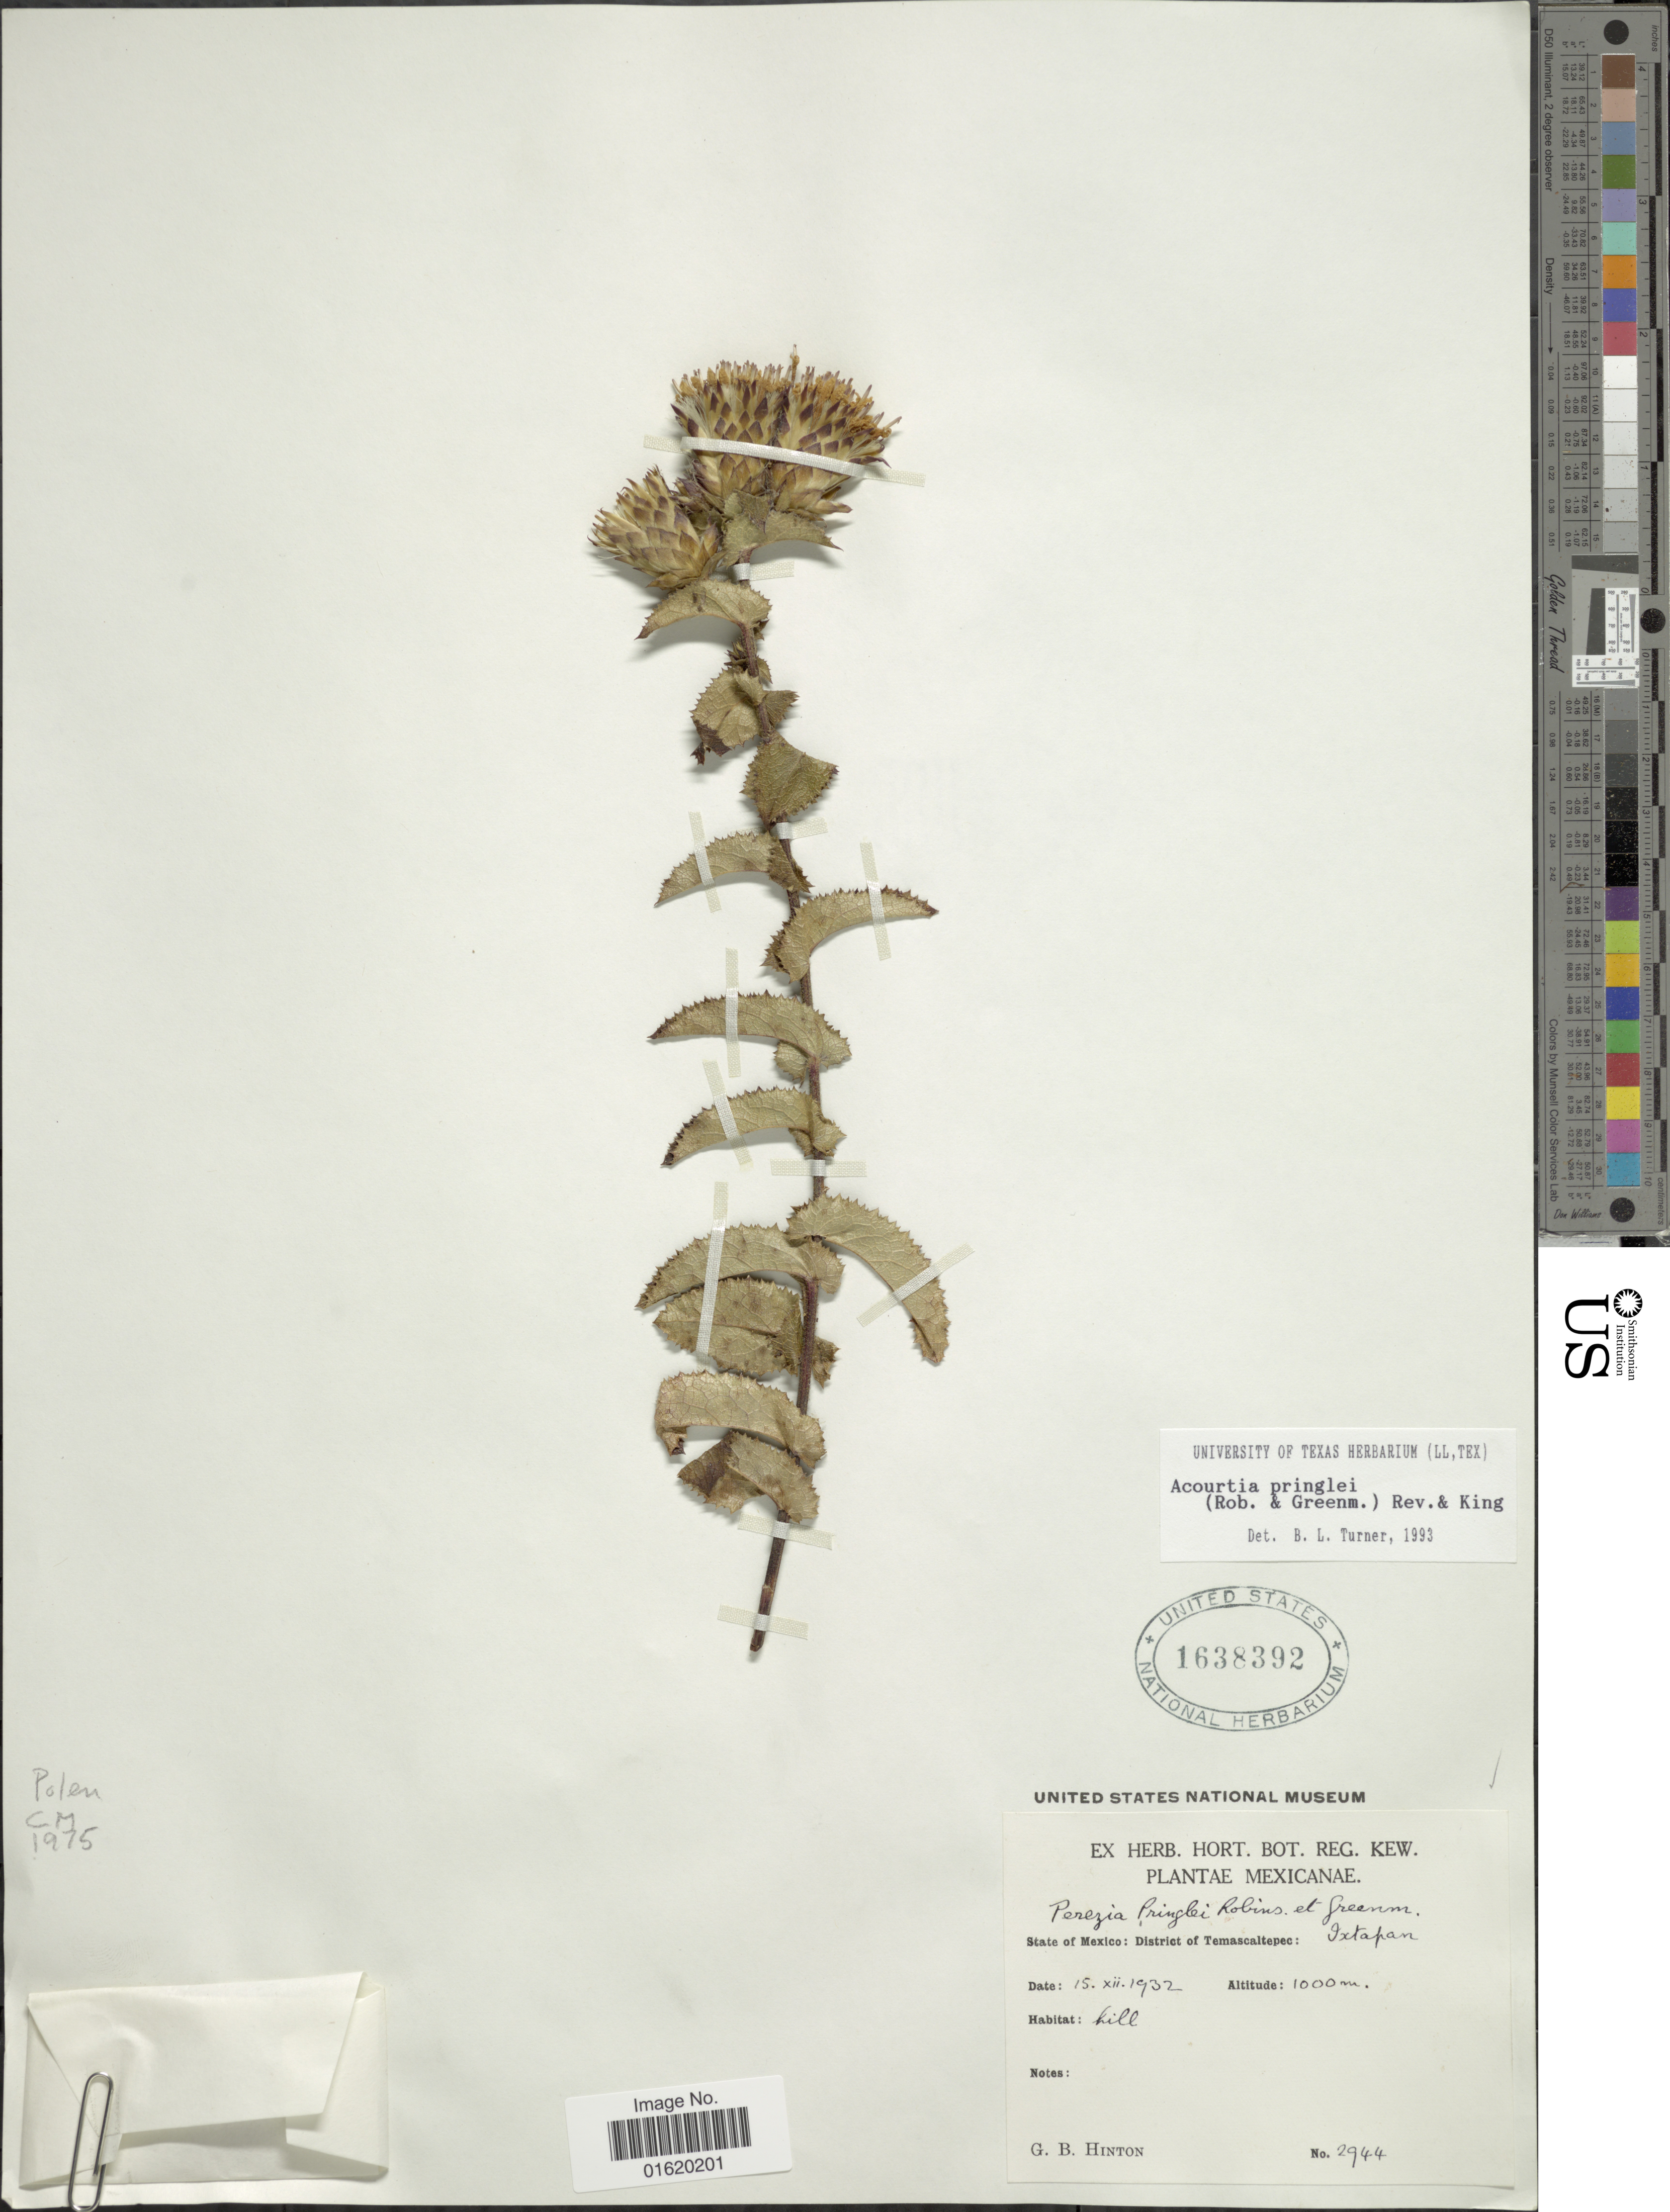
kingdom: Plantae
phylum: Tracheophyta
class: Magnoliopsida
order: Asterales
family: Asteraceae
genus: Acourtia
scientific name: Acourtia pringlei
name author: (B.L. Rob. & Greenm.) Reveal & R.M. King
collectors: G. B. Hinton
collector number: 2944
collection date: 1932-12-15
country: Mexico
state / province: México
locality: Disitric of Temascaltepec: Ixtepec, hill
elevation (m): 1000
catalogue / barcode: US 1638392